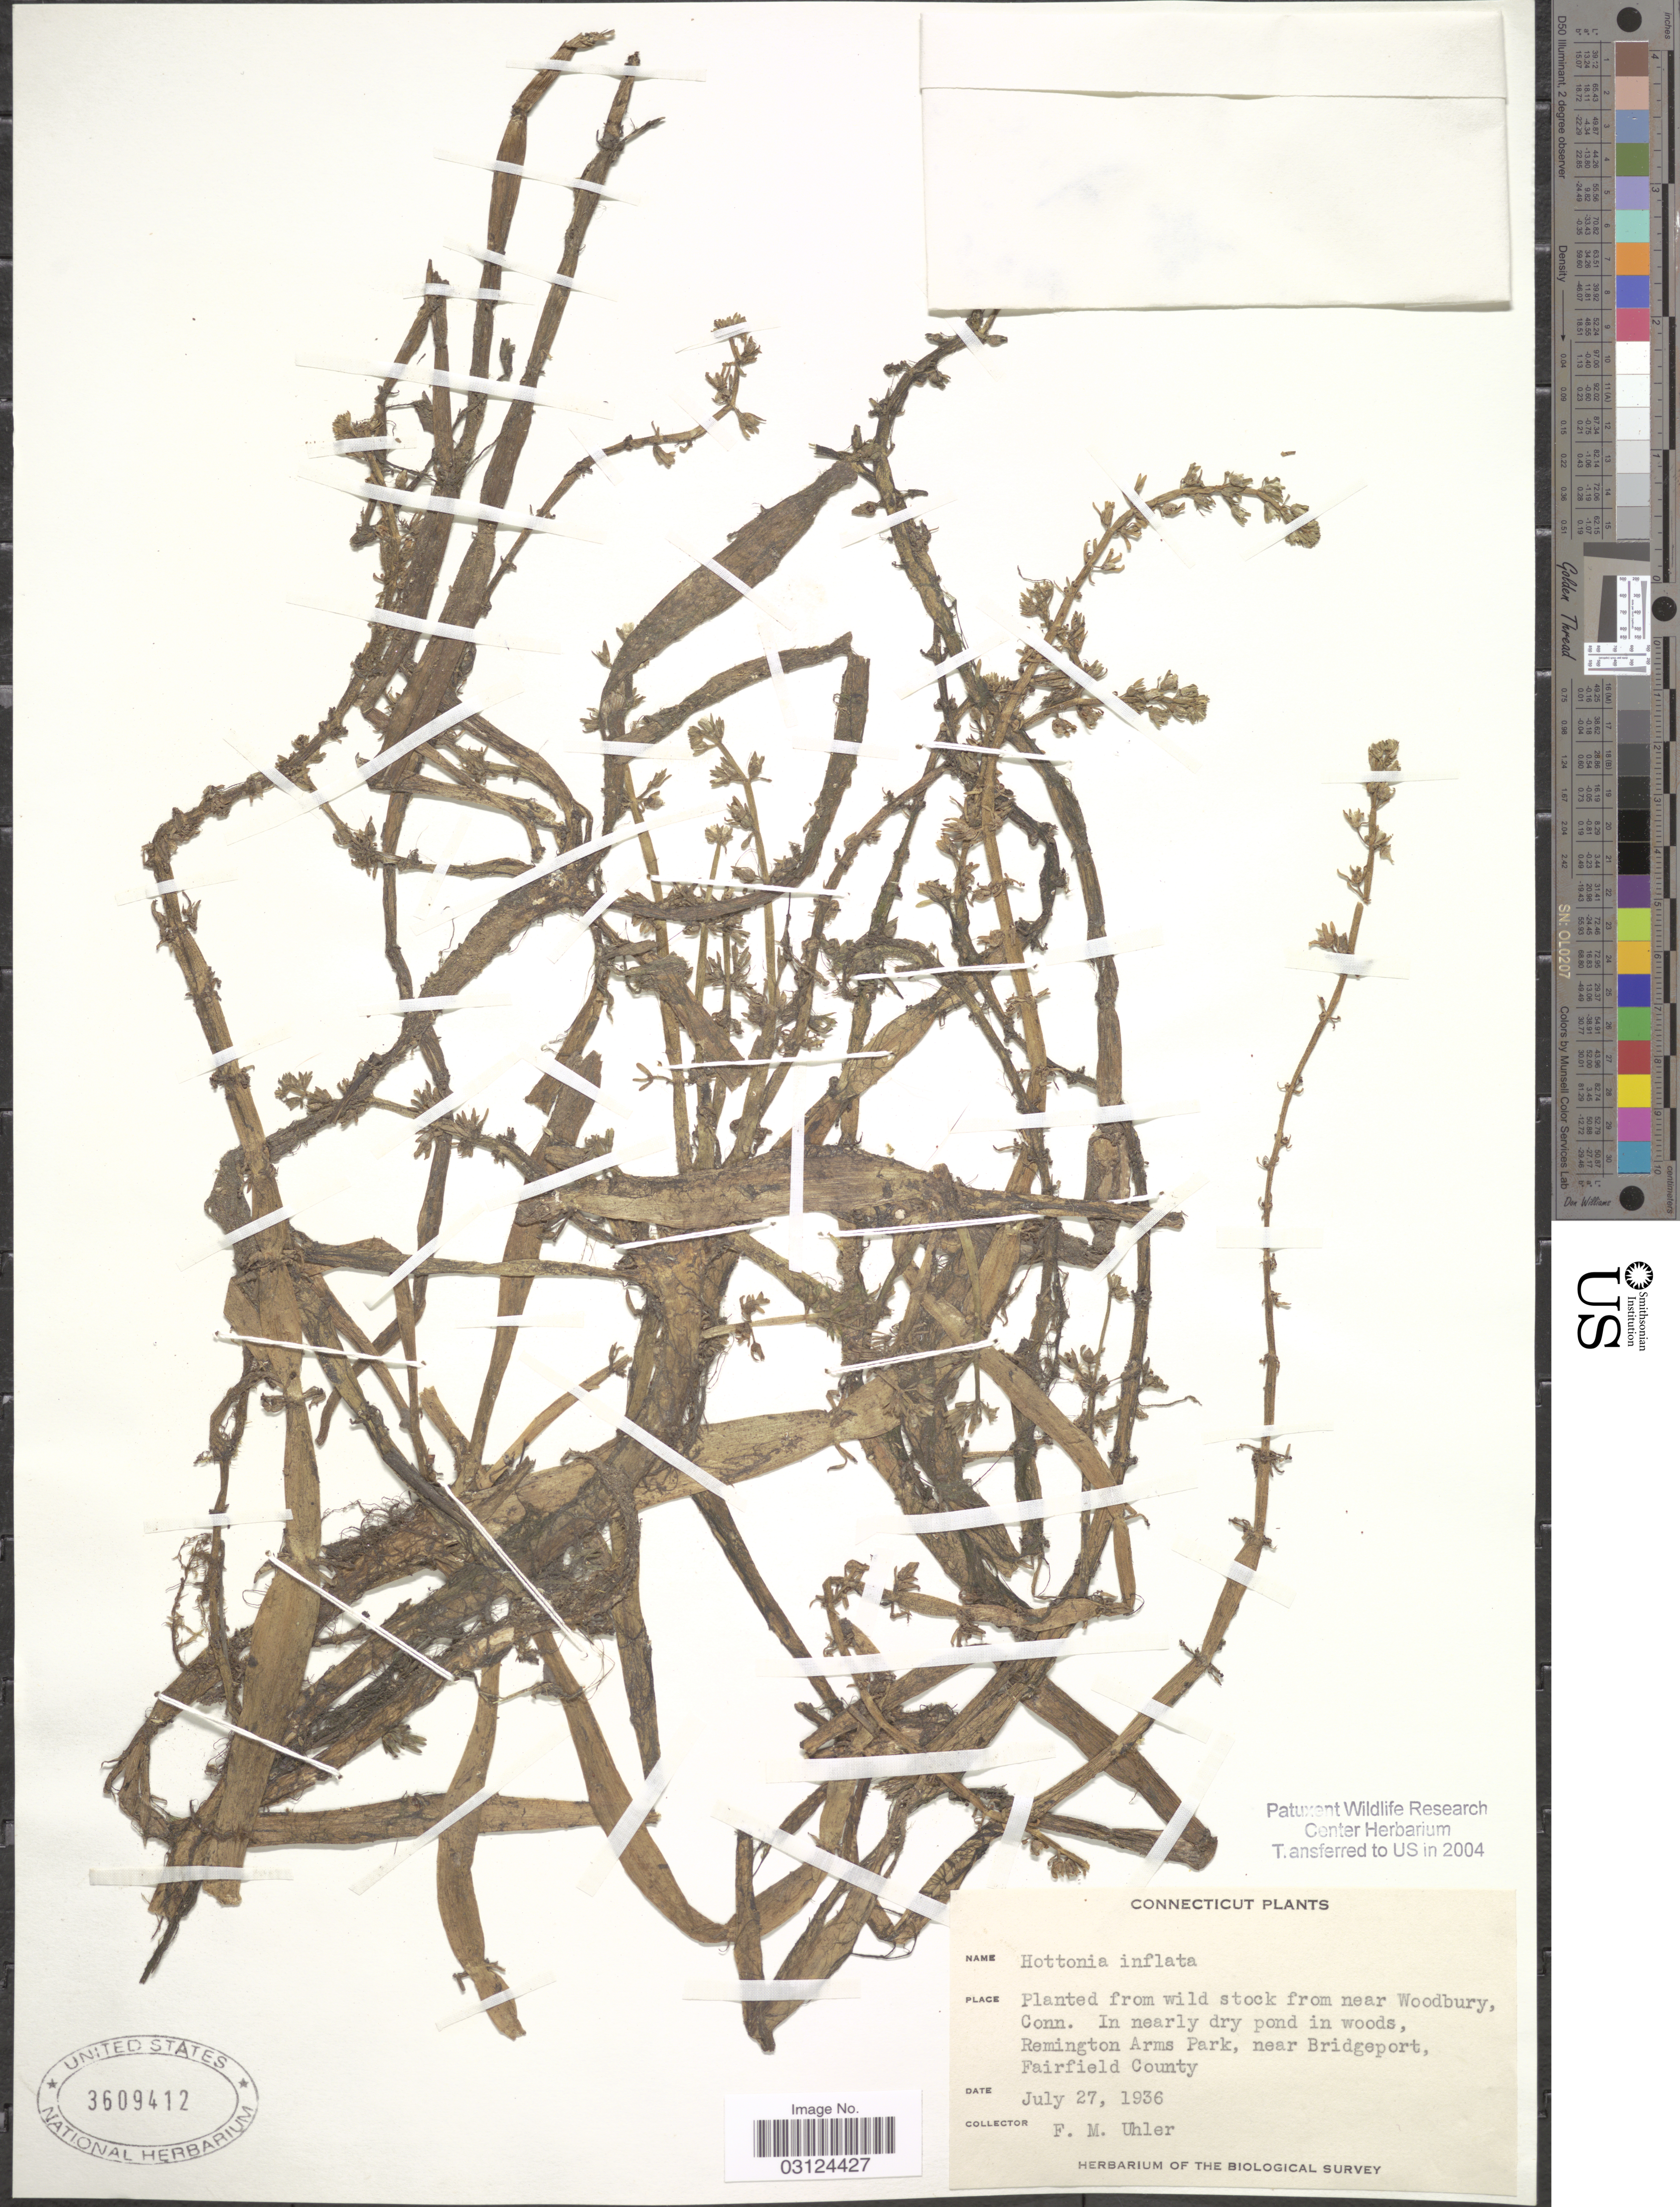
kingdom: Plantae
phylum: Tracheophyta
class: Magnoliopsida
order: Ericales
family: Primulaceae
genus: Hottonia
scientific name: Hottonia inflata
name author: Elliott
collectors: F. M. Uhler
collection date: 1936-07-27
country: United States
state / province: Connecticut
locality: Near Woodbury, Conn., Remington Arms Park, near Bridgeport, Fairfield County.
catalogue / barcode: US 3609412